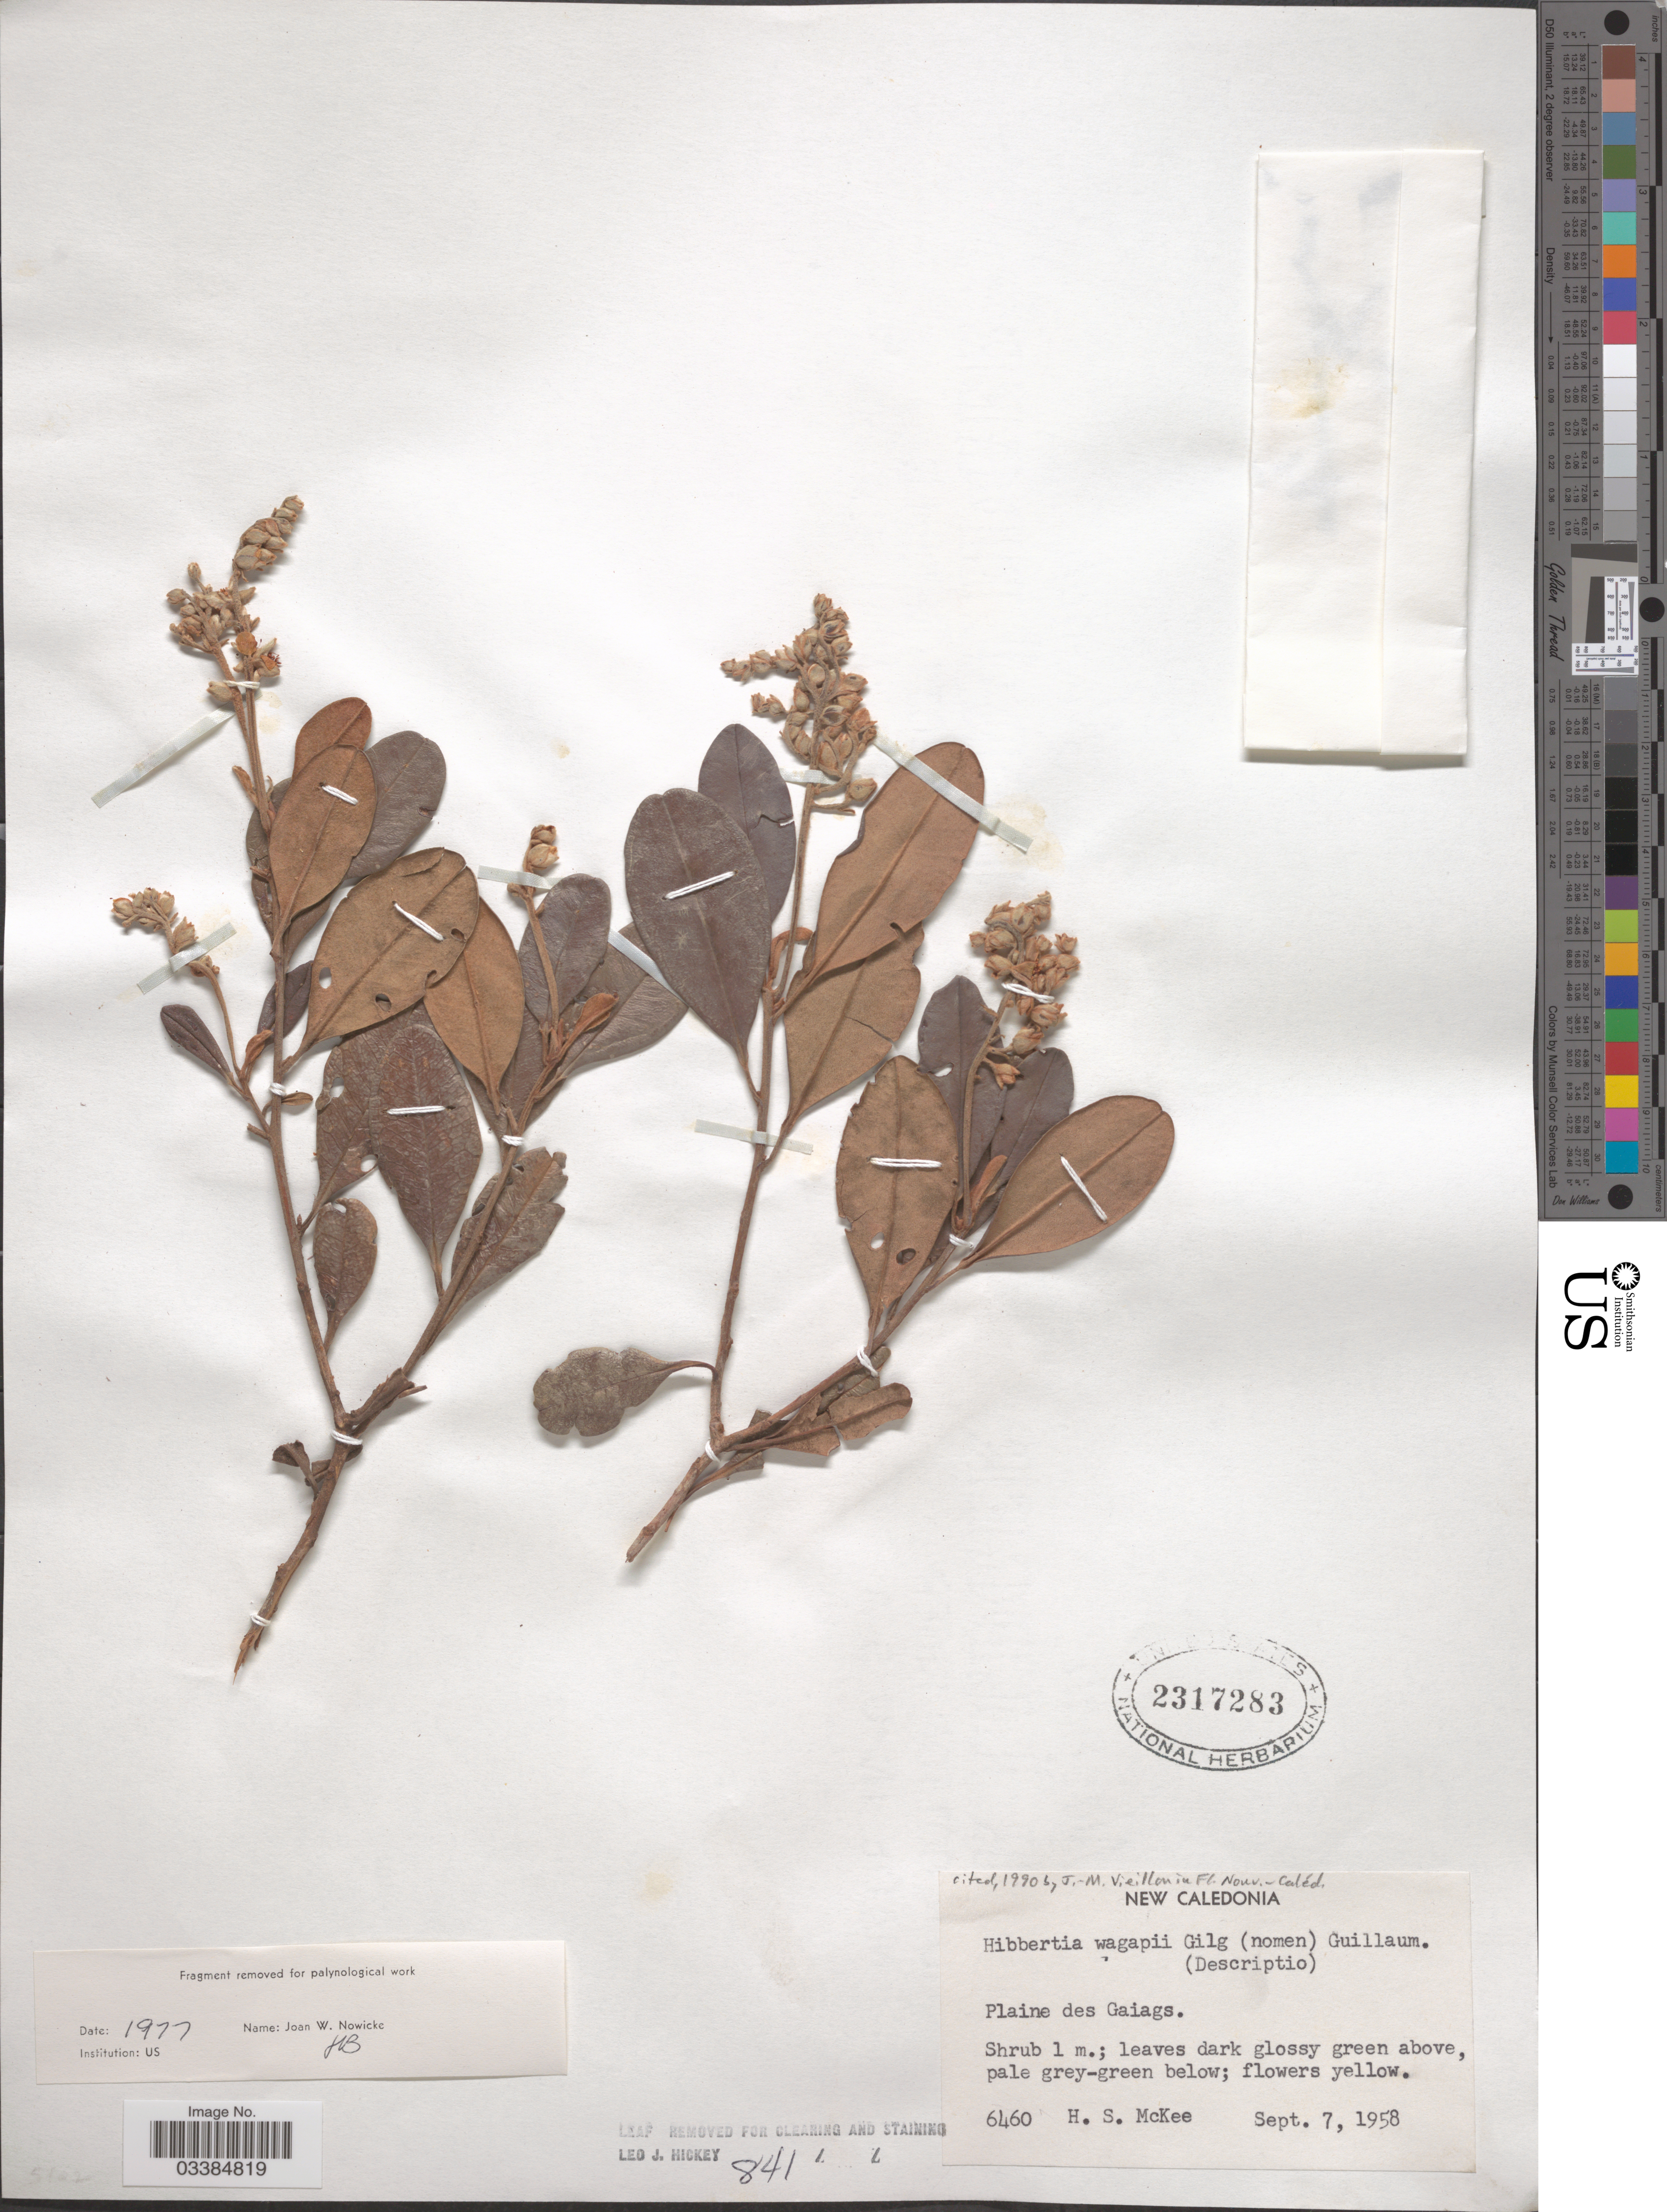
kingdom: Plantae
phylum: Tracheophyta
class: Magnoliopsida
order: Dilleniales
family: Dilleniaceae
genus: Hibbertia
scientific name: Hibbertia wagapii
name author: Gilg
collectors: H. S. McKee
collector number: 6460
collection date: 1958-09-07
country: New Caledonia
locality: Plaine des Gaiags.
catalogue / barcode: US 2317283